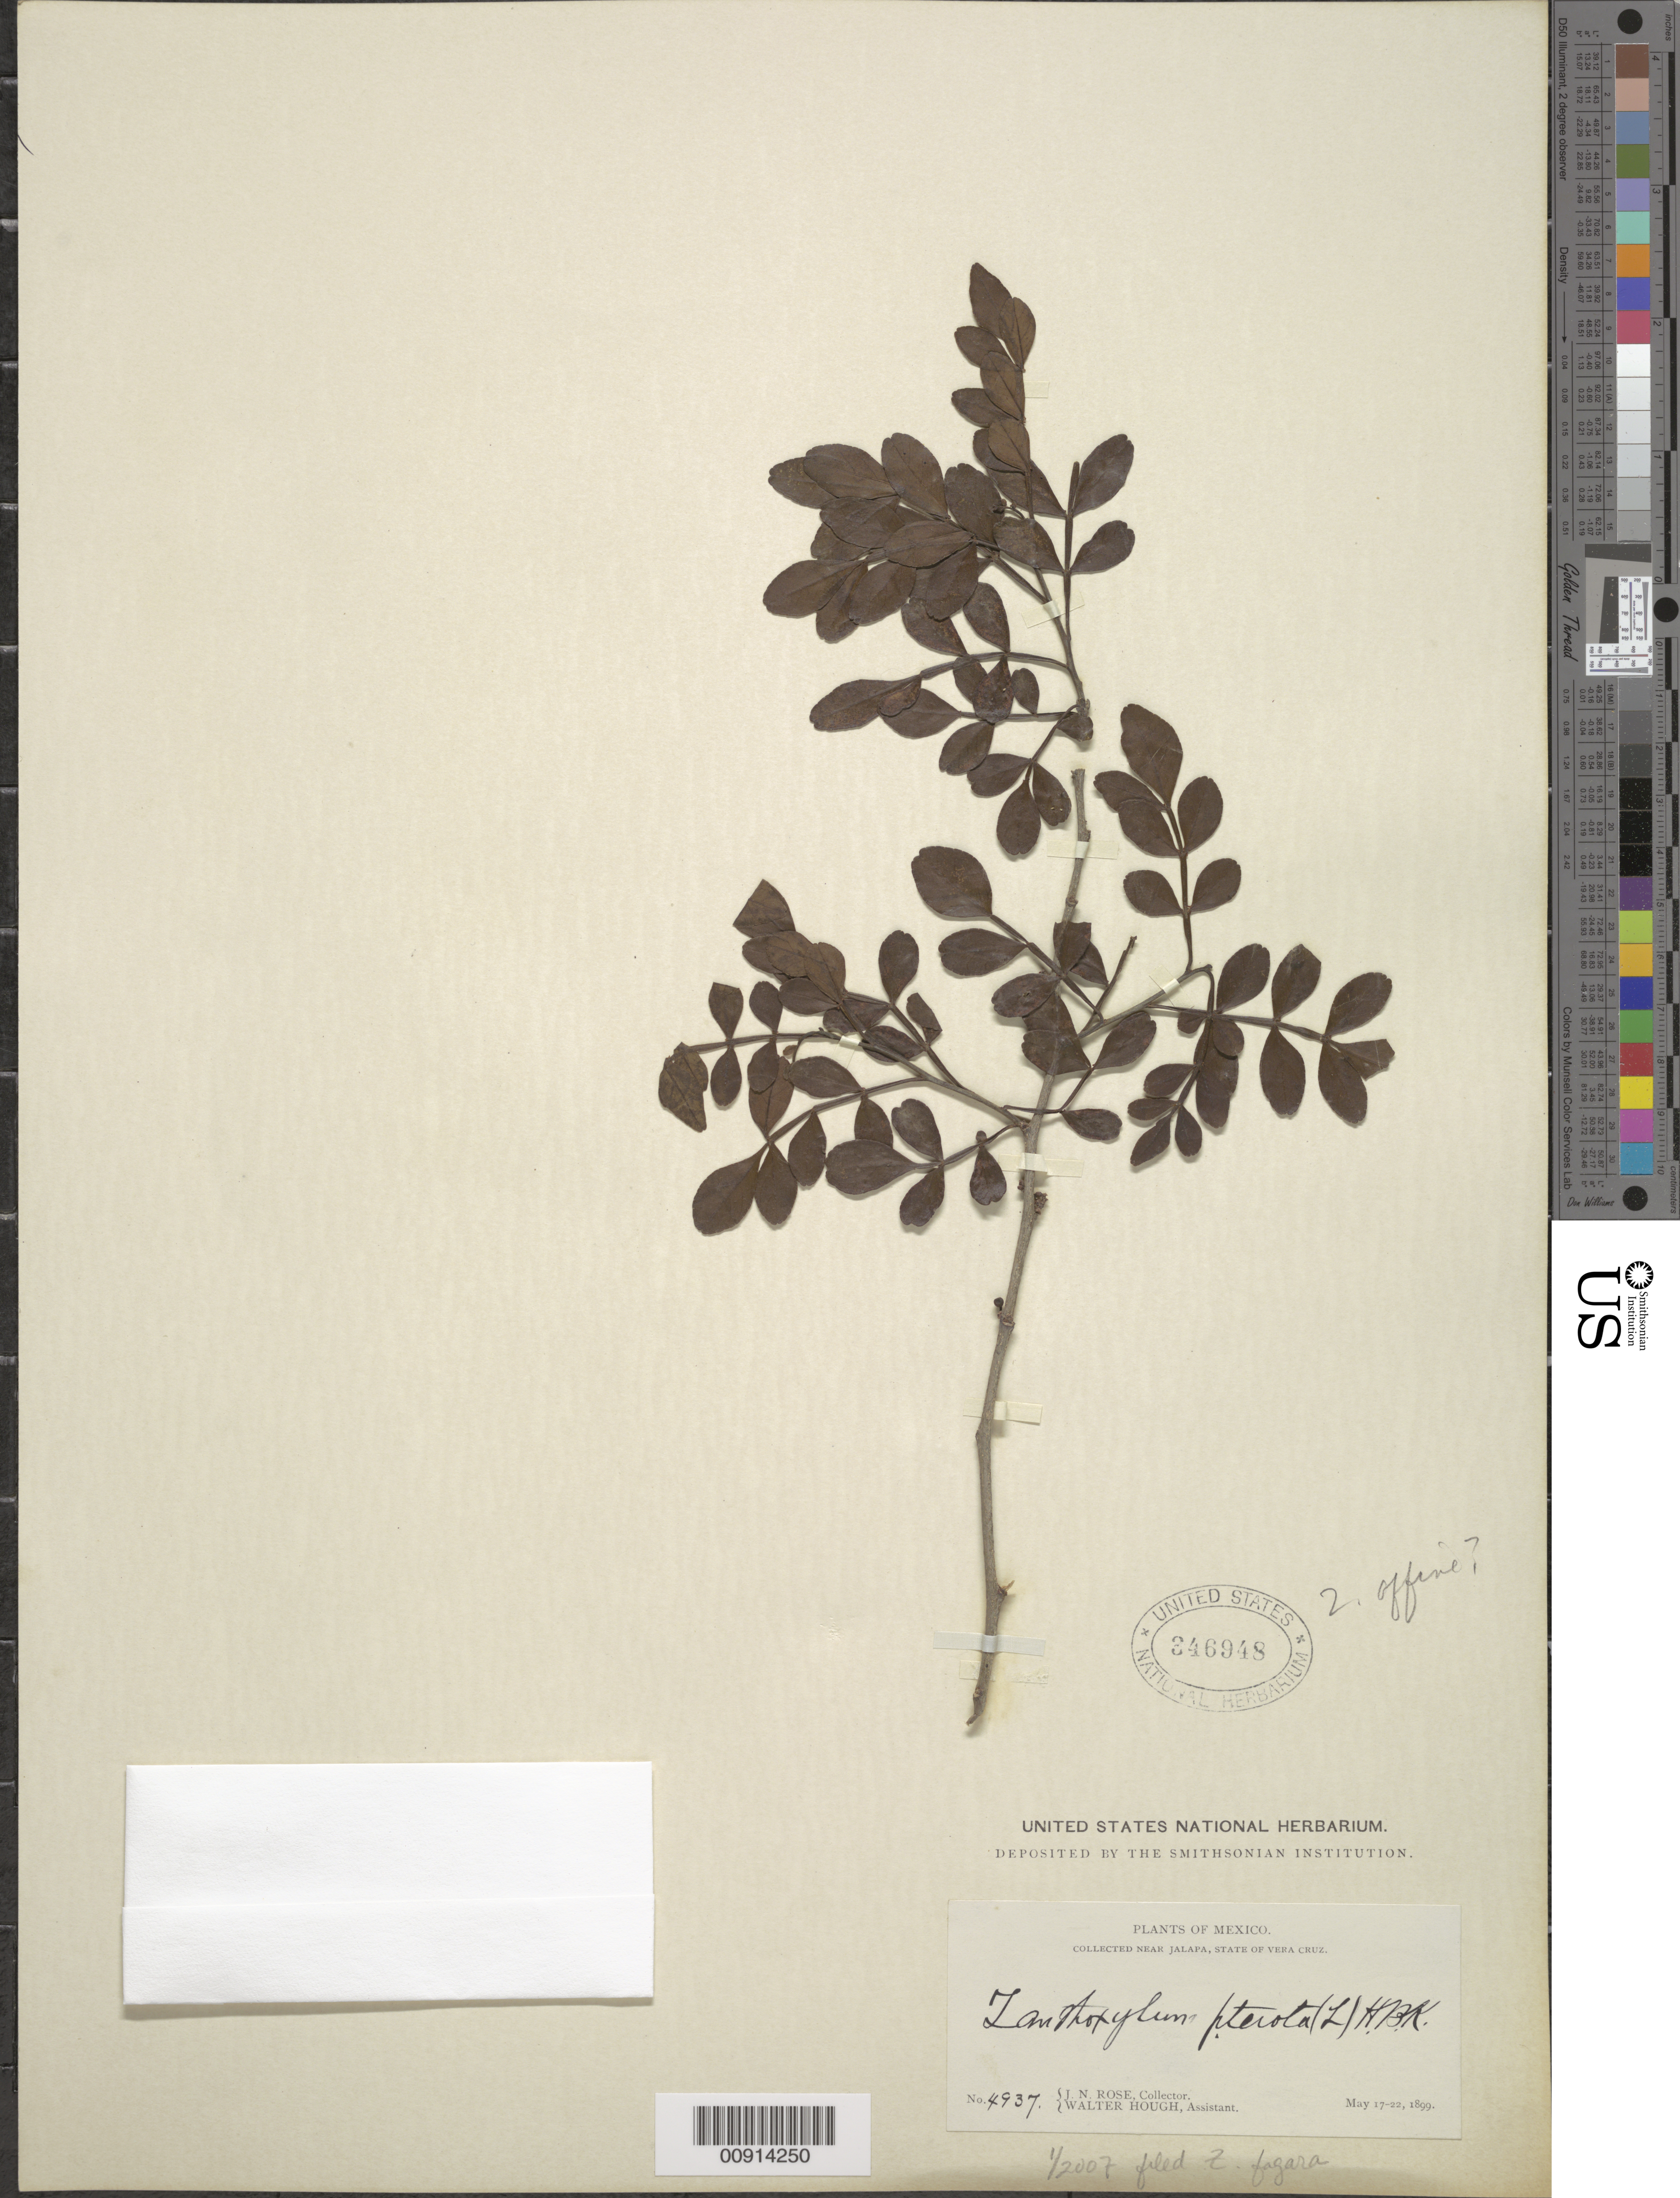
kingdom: Plantae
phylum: Tracheophyta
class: Magnoliopsida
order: Sapindales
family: Rutaceae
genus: Zanthoxylum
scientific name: Zanthoxylum fagara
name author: (L.) Sarg.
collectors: J. N. Rose & W. Hough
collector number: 4937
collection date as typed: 17 May 1899 to 22 May 1899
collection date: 1899-05-17/1899-05-22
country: Mexico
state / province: Veracruz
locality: Near Jalapa, Veracruz.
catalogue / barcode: US 346948